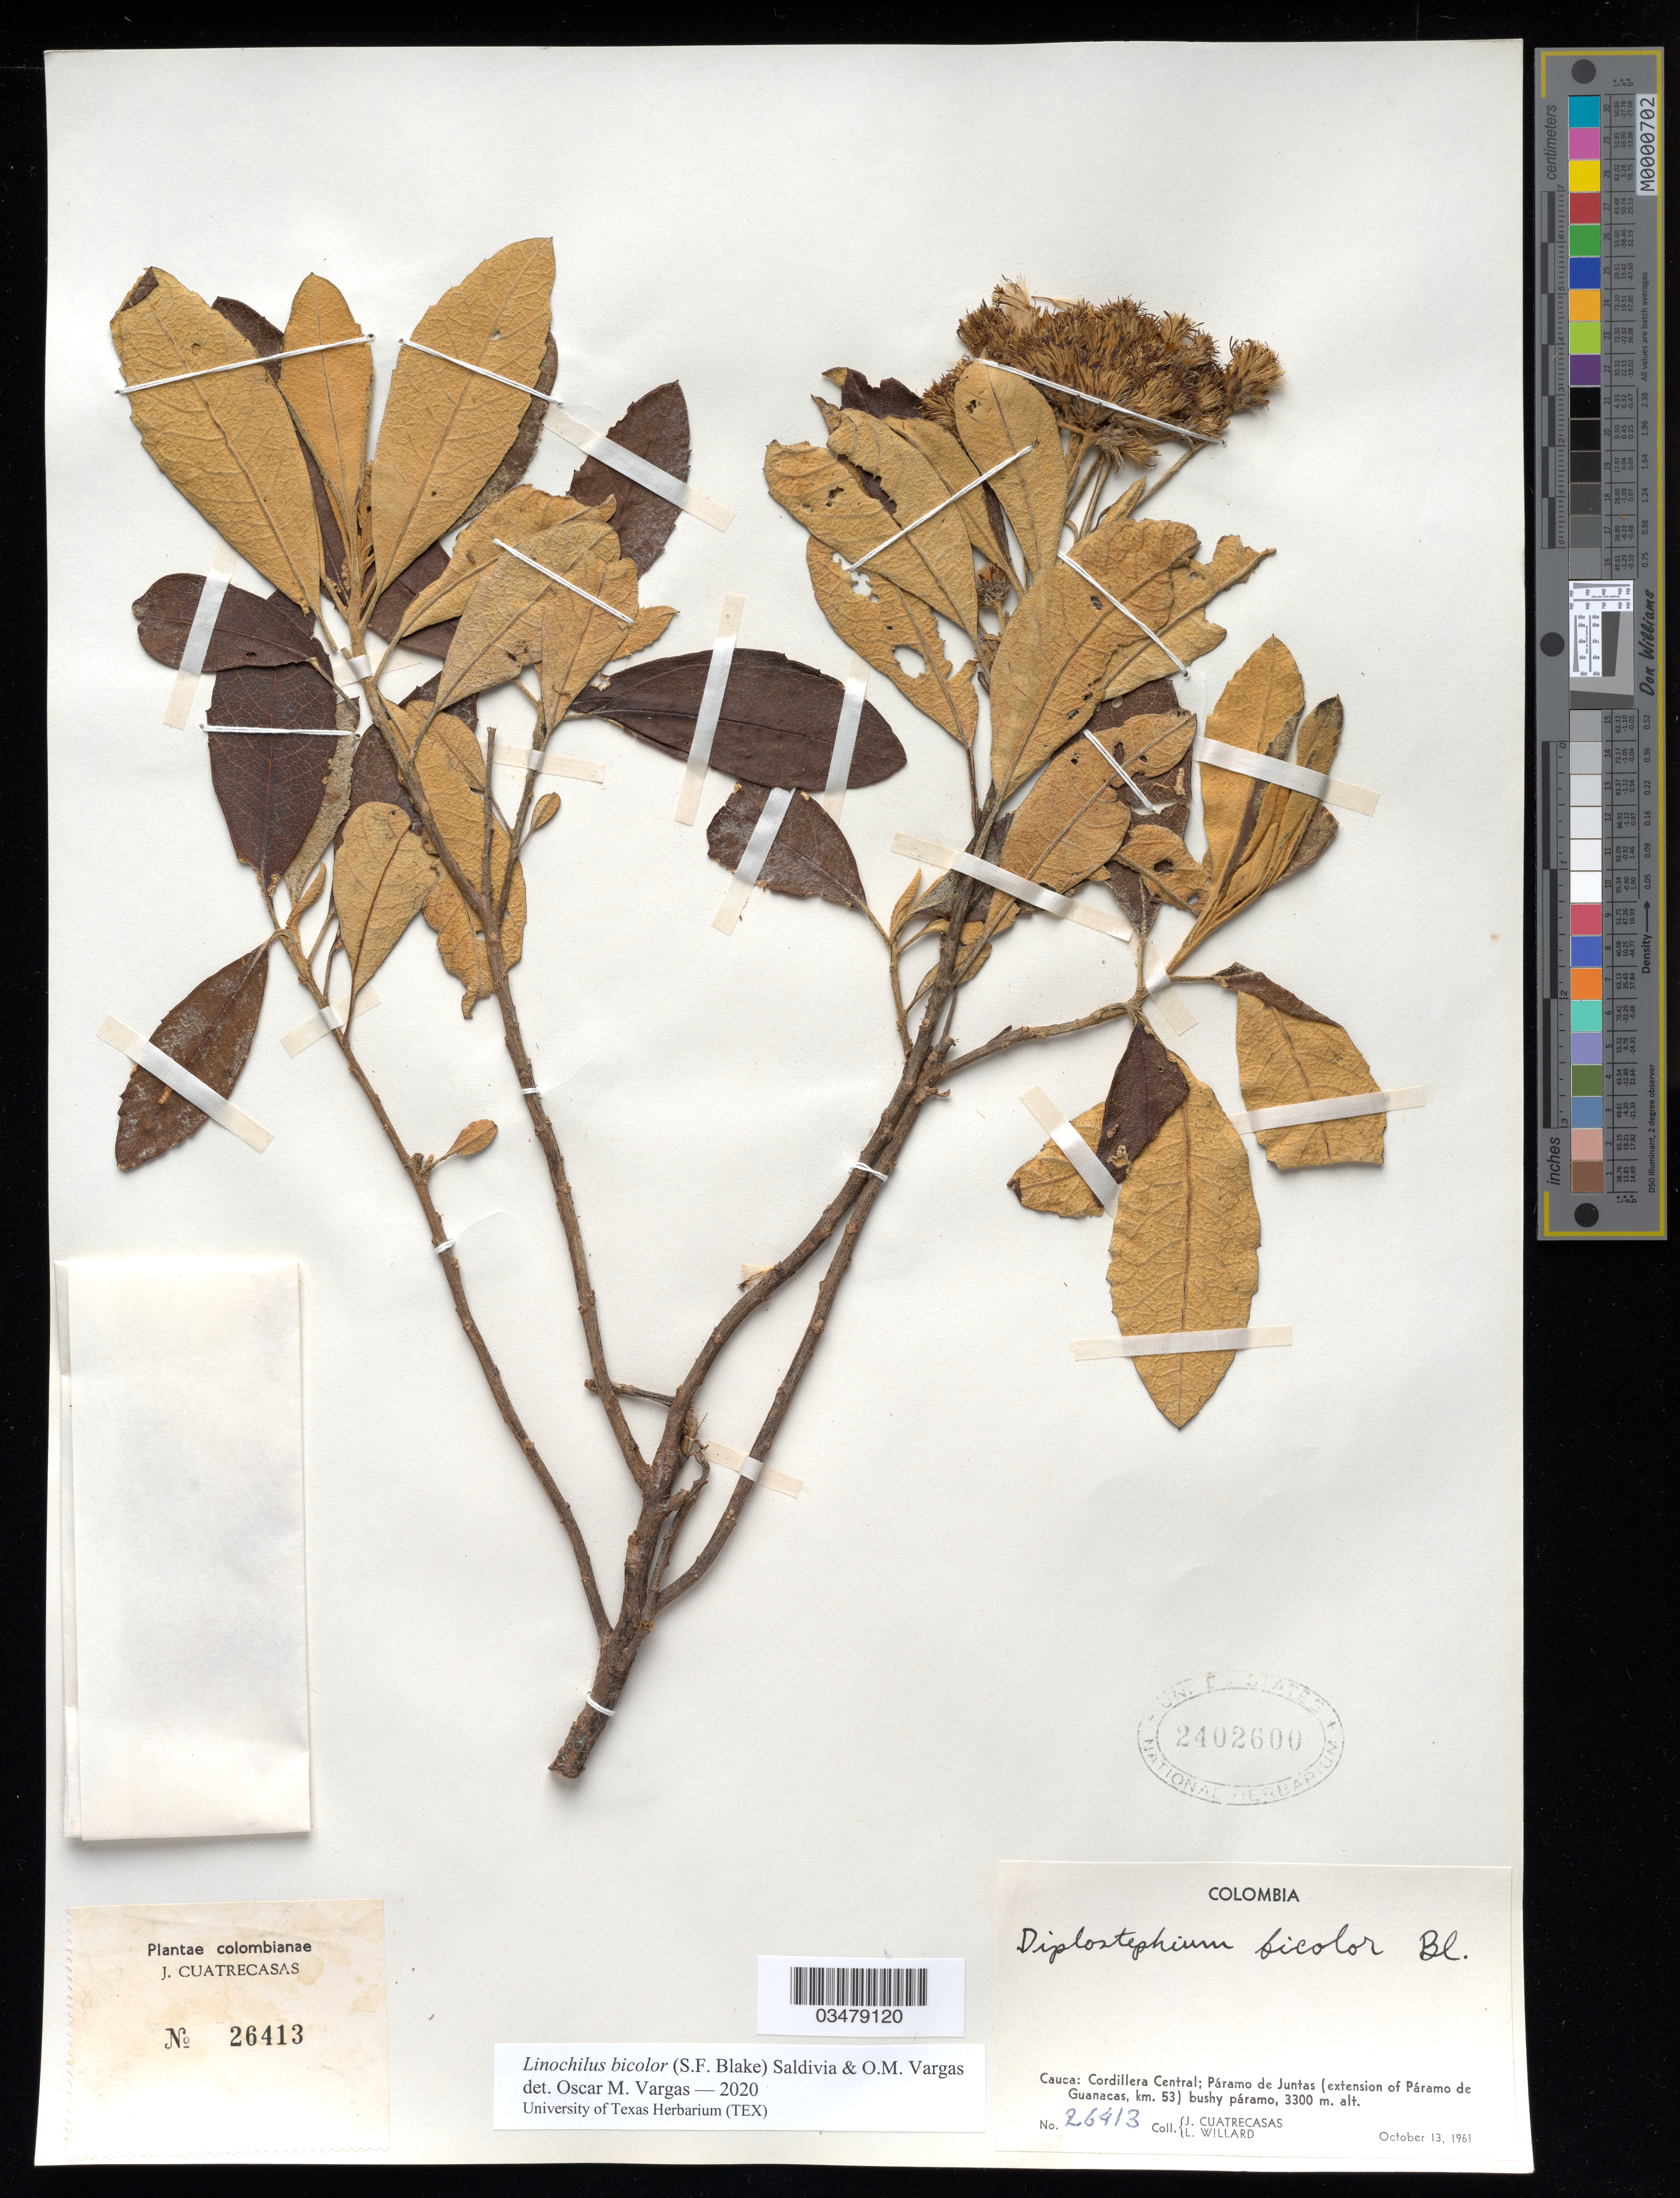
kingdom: Plantae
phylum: Tracheophyta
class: Magnoliopsida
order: Asterales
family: Asteraceae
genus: Linochilus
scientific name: Linochilus bicolor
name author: (S.F. Blake) Saldivia & O.M. Vargas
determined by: Vargas, Oscar M.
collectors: J. Cuatrecasas & L. Willard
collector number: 26413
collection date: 1961-10-13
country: Colombia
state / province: Cauca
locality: Cordillera Central; Páramo de Juntas (extension of Páramo de Guanacas, km. 53) bushy páramo.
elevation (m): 3300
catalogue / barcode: US 2402600